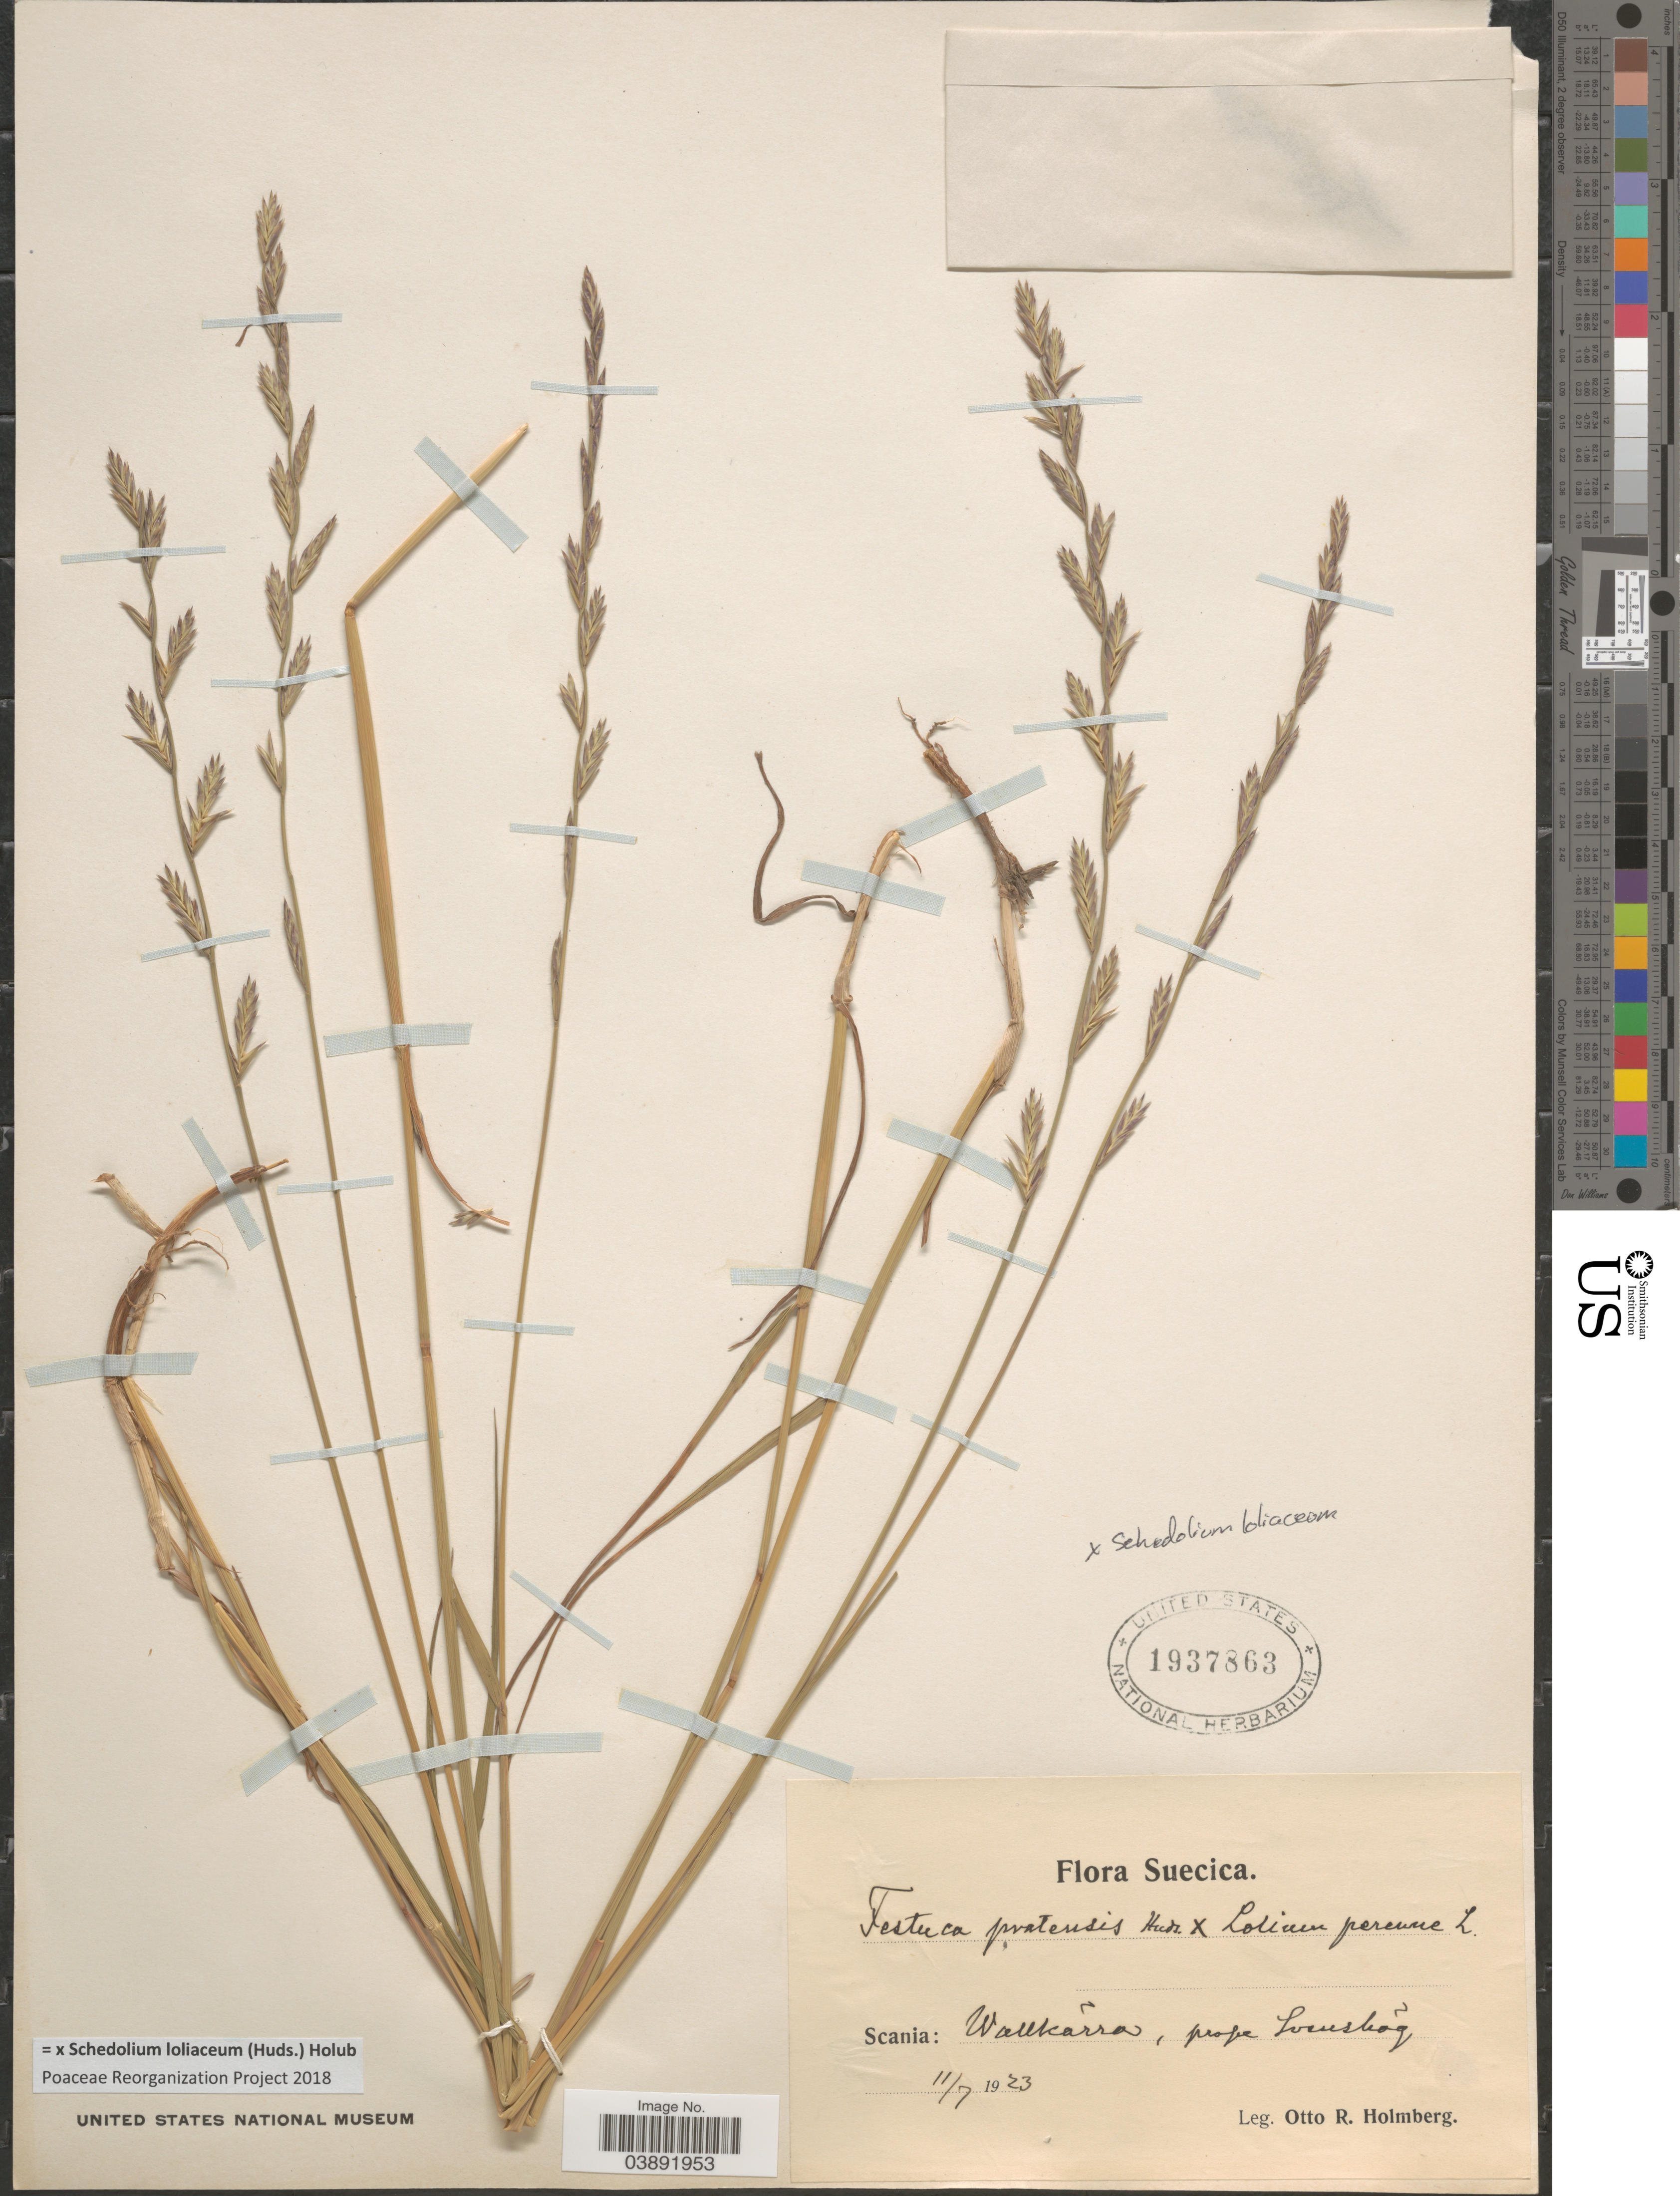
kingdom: Plantae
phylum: Tracheophyta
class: Liliopsida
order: Poales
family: Poaceae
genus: Schedolium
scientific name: Schedolium loliaceum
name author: (Huds.) Holub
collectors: O. Holmberg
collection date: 1923-07-11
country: Sweden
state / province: Skåne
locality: Suecica. Scania: Valkarra, prope Louskog [interpreted].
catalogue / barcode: US 1937863